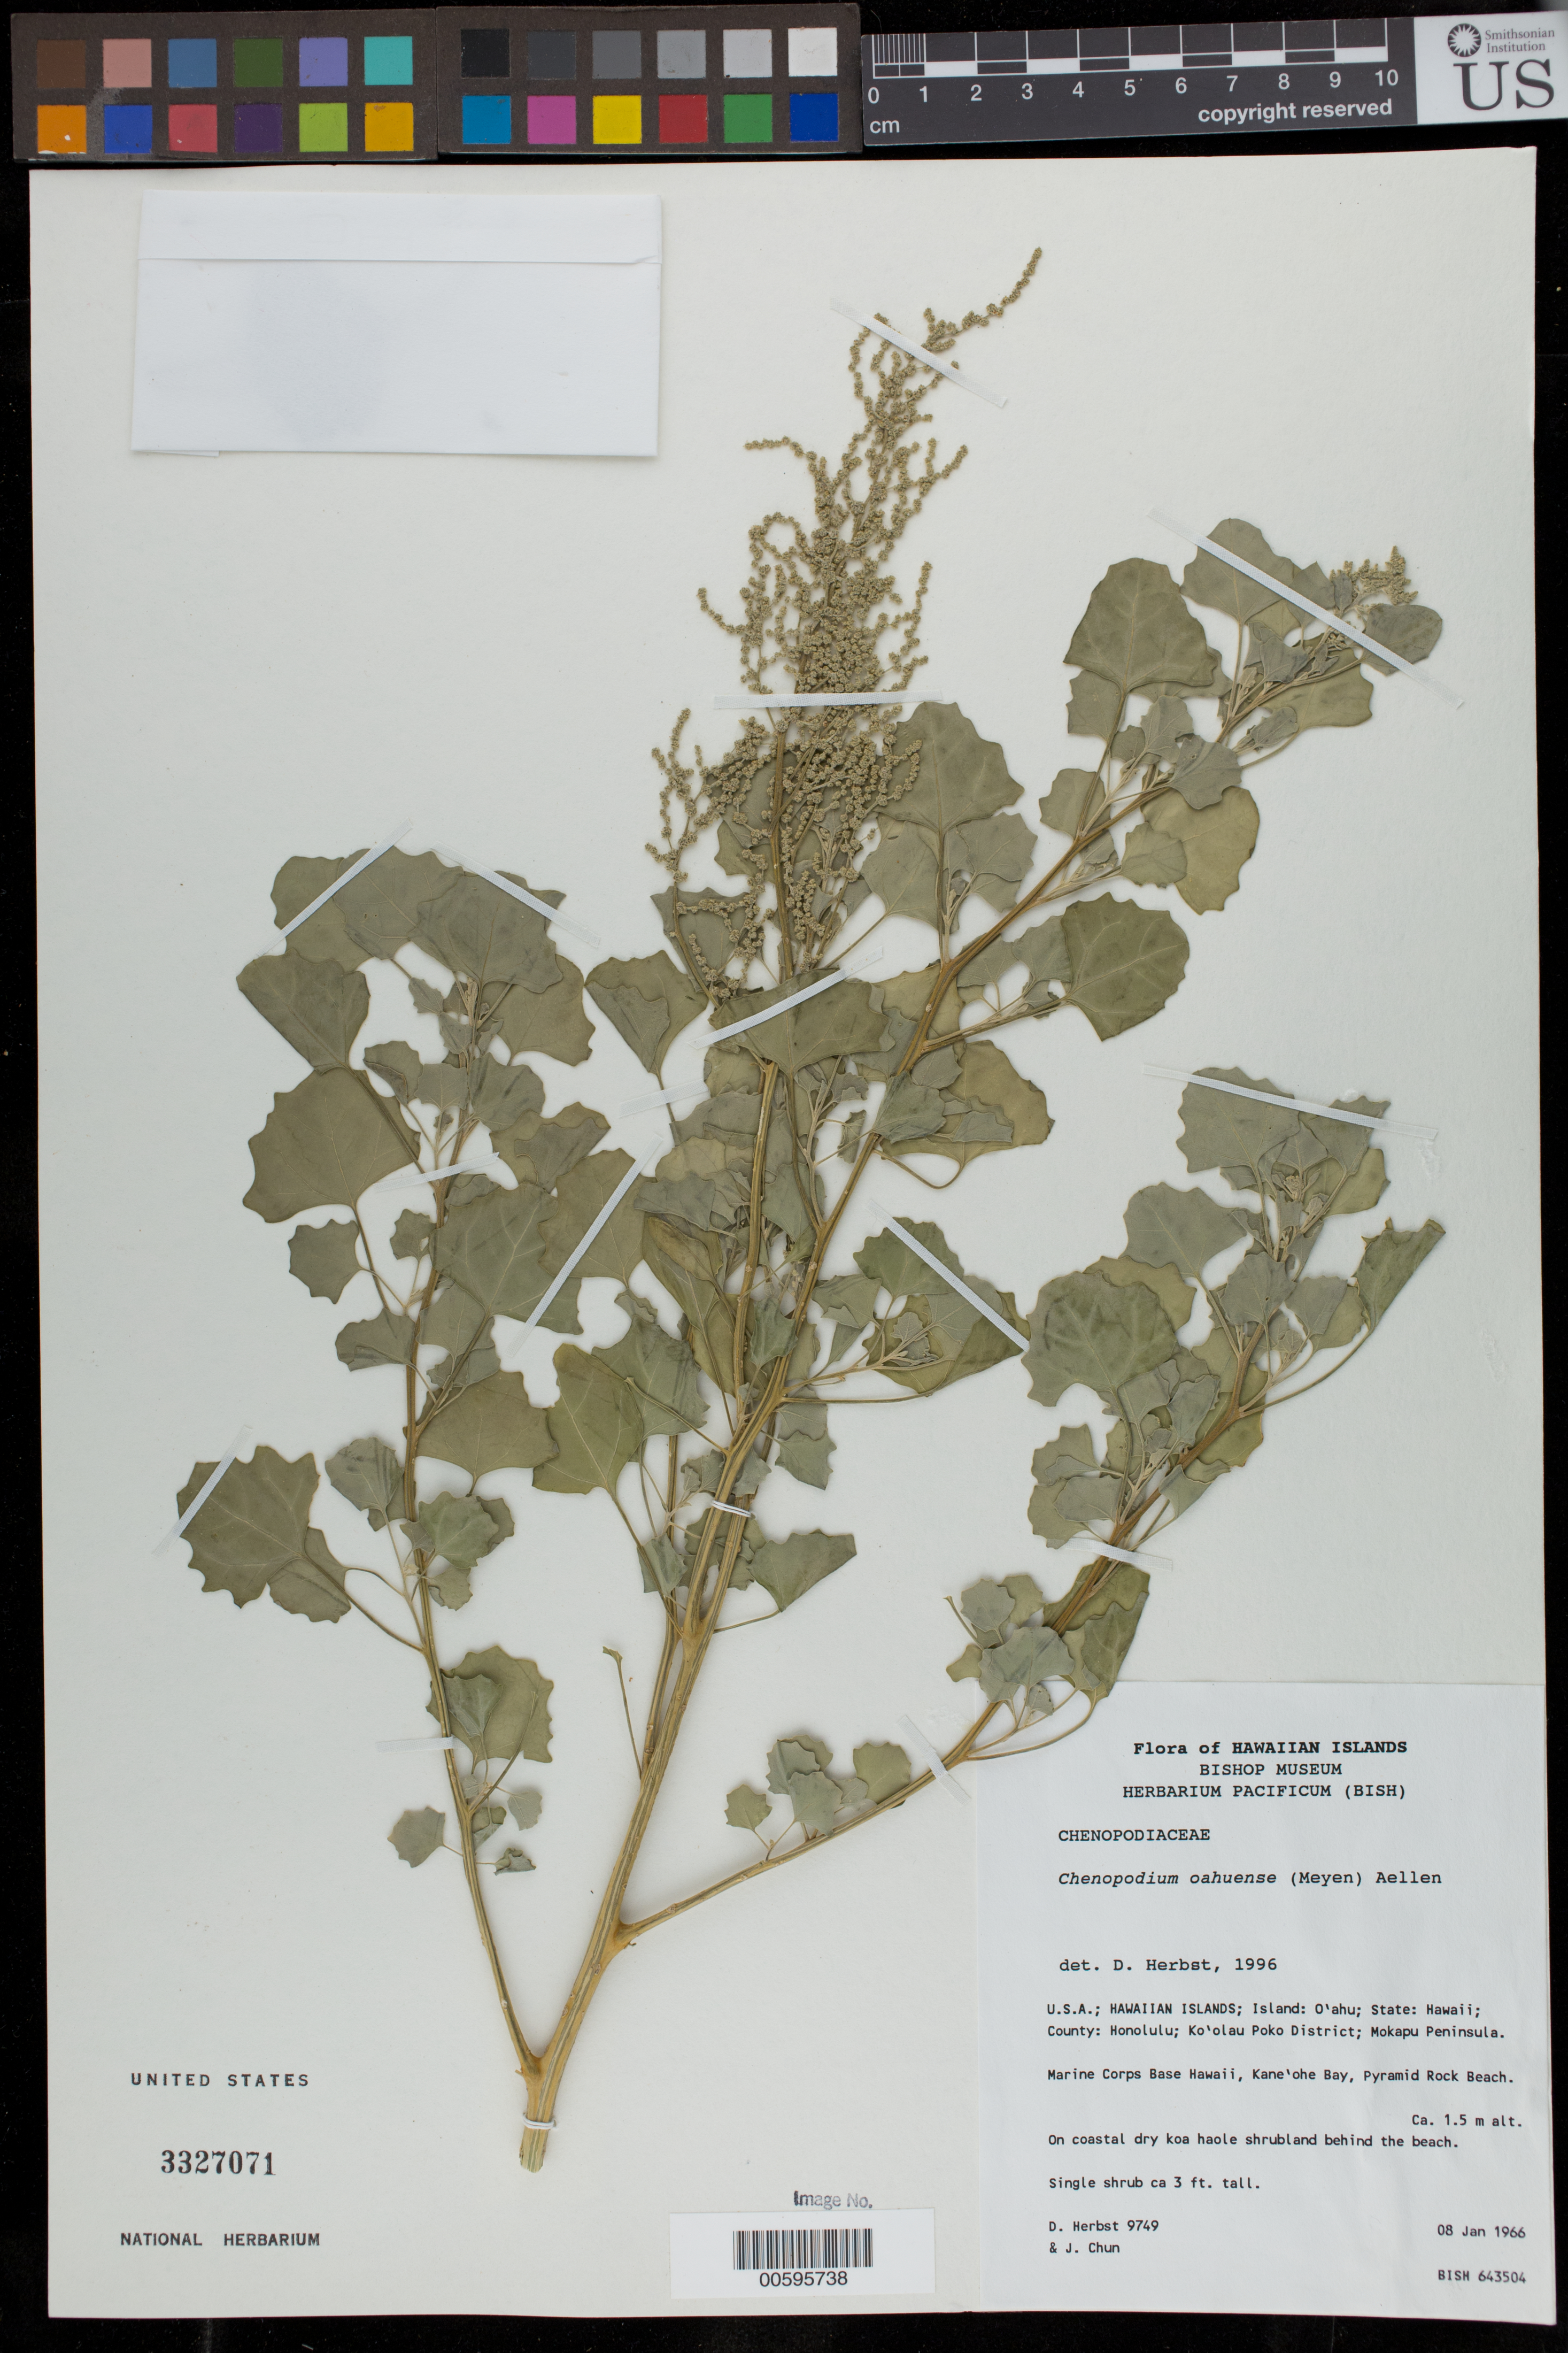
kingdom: Plantae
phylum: Tracheophyta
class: Magnoliopsida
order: Caryophyllales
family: Amaranthaceae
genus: Chenopodium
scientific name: Chenopodium oahuense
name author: (Meyen) Aellen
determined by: Herbst, D. R.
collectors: D. R. Herbst & J. Chun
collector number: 9749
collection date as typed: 8 Jan 1966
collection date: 1966-01-08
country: United States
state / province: Hawaii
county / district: Honolulu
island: Oahu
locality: County: Honolulu; Ko'olau Poko Dist; Mokapu Peninsula. Marine Corps Base, Kane'ohe Bay, Pyramid Rock Beach.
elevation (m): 1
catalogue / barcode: US 3327071